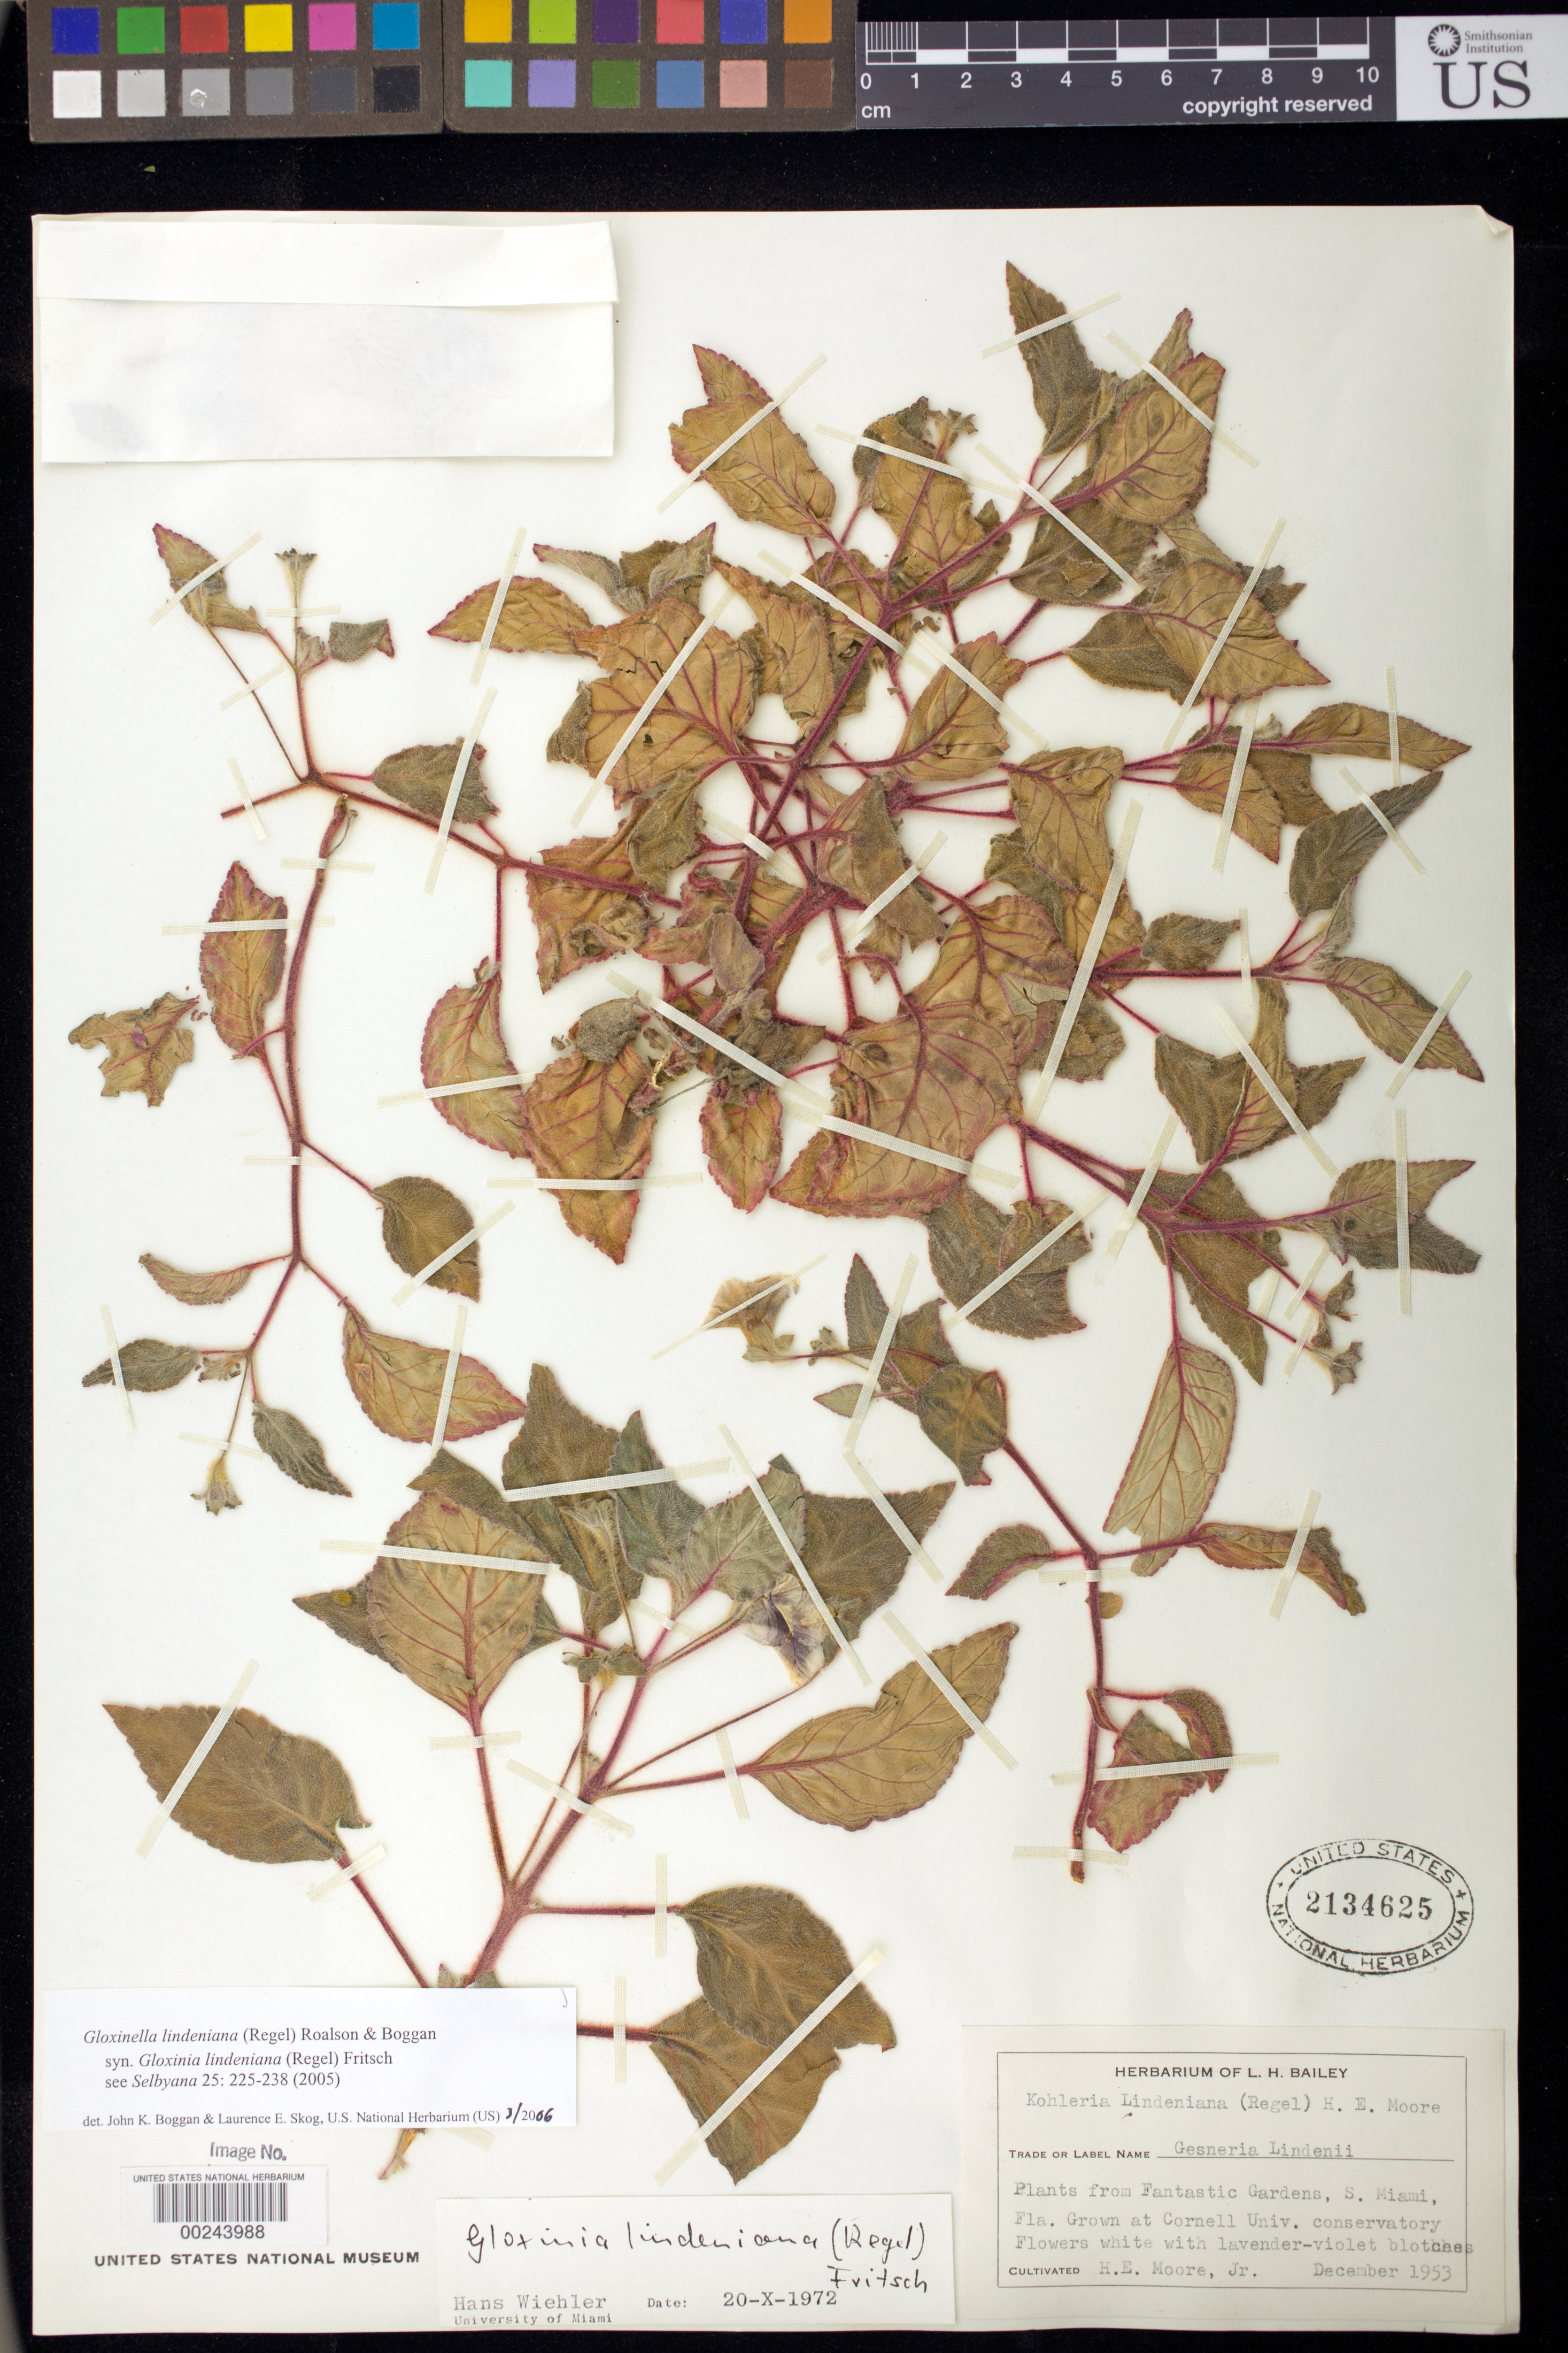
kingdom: Plantae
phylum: Tracheophyta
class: Magnoliopsida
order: Lamiales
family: Gesneriaceae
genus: Gloxinella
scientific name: Gloxinella lindeniana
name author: (Regel) Roalson & Boggan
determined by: Boggan, J. K.; Skog, L. E.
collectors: H. E. Moore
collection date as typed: Dec 1953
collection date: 1953-12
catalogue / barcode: US 2134625